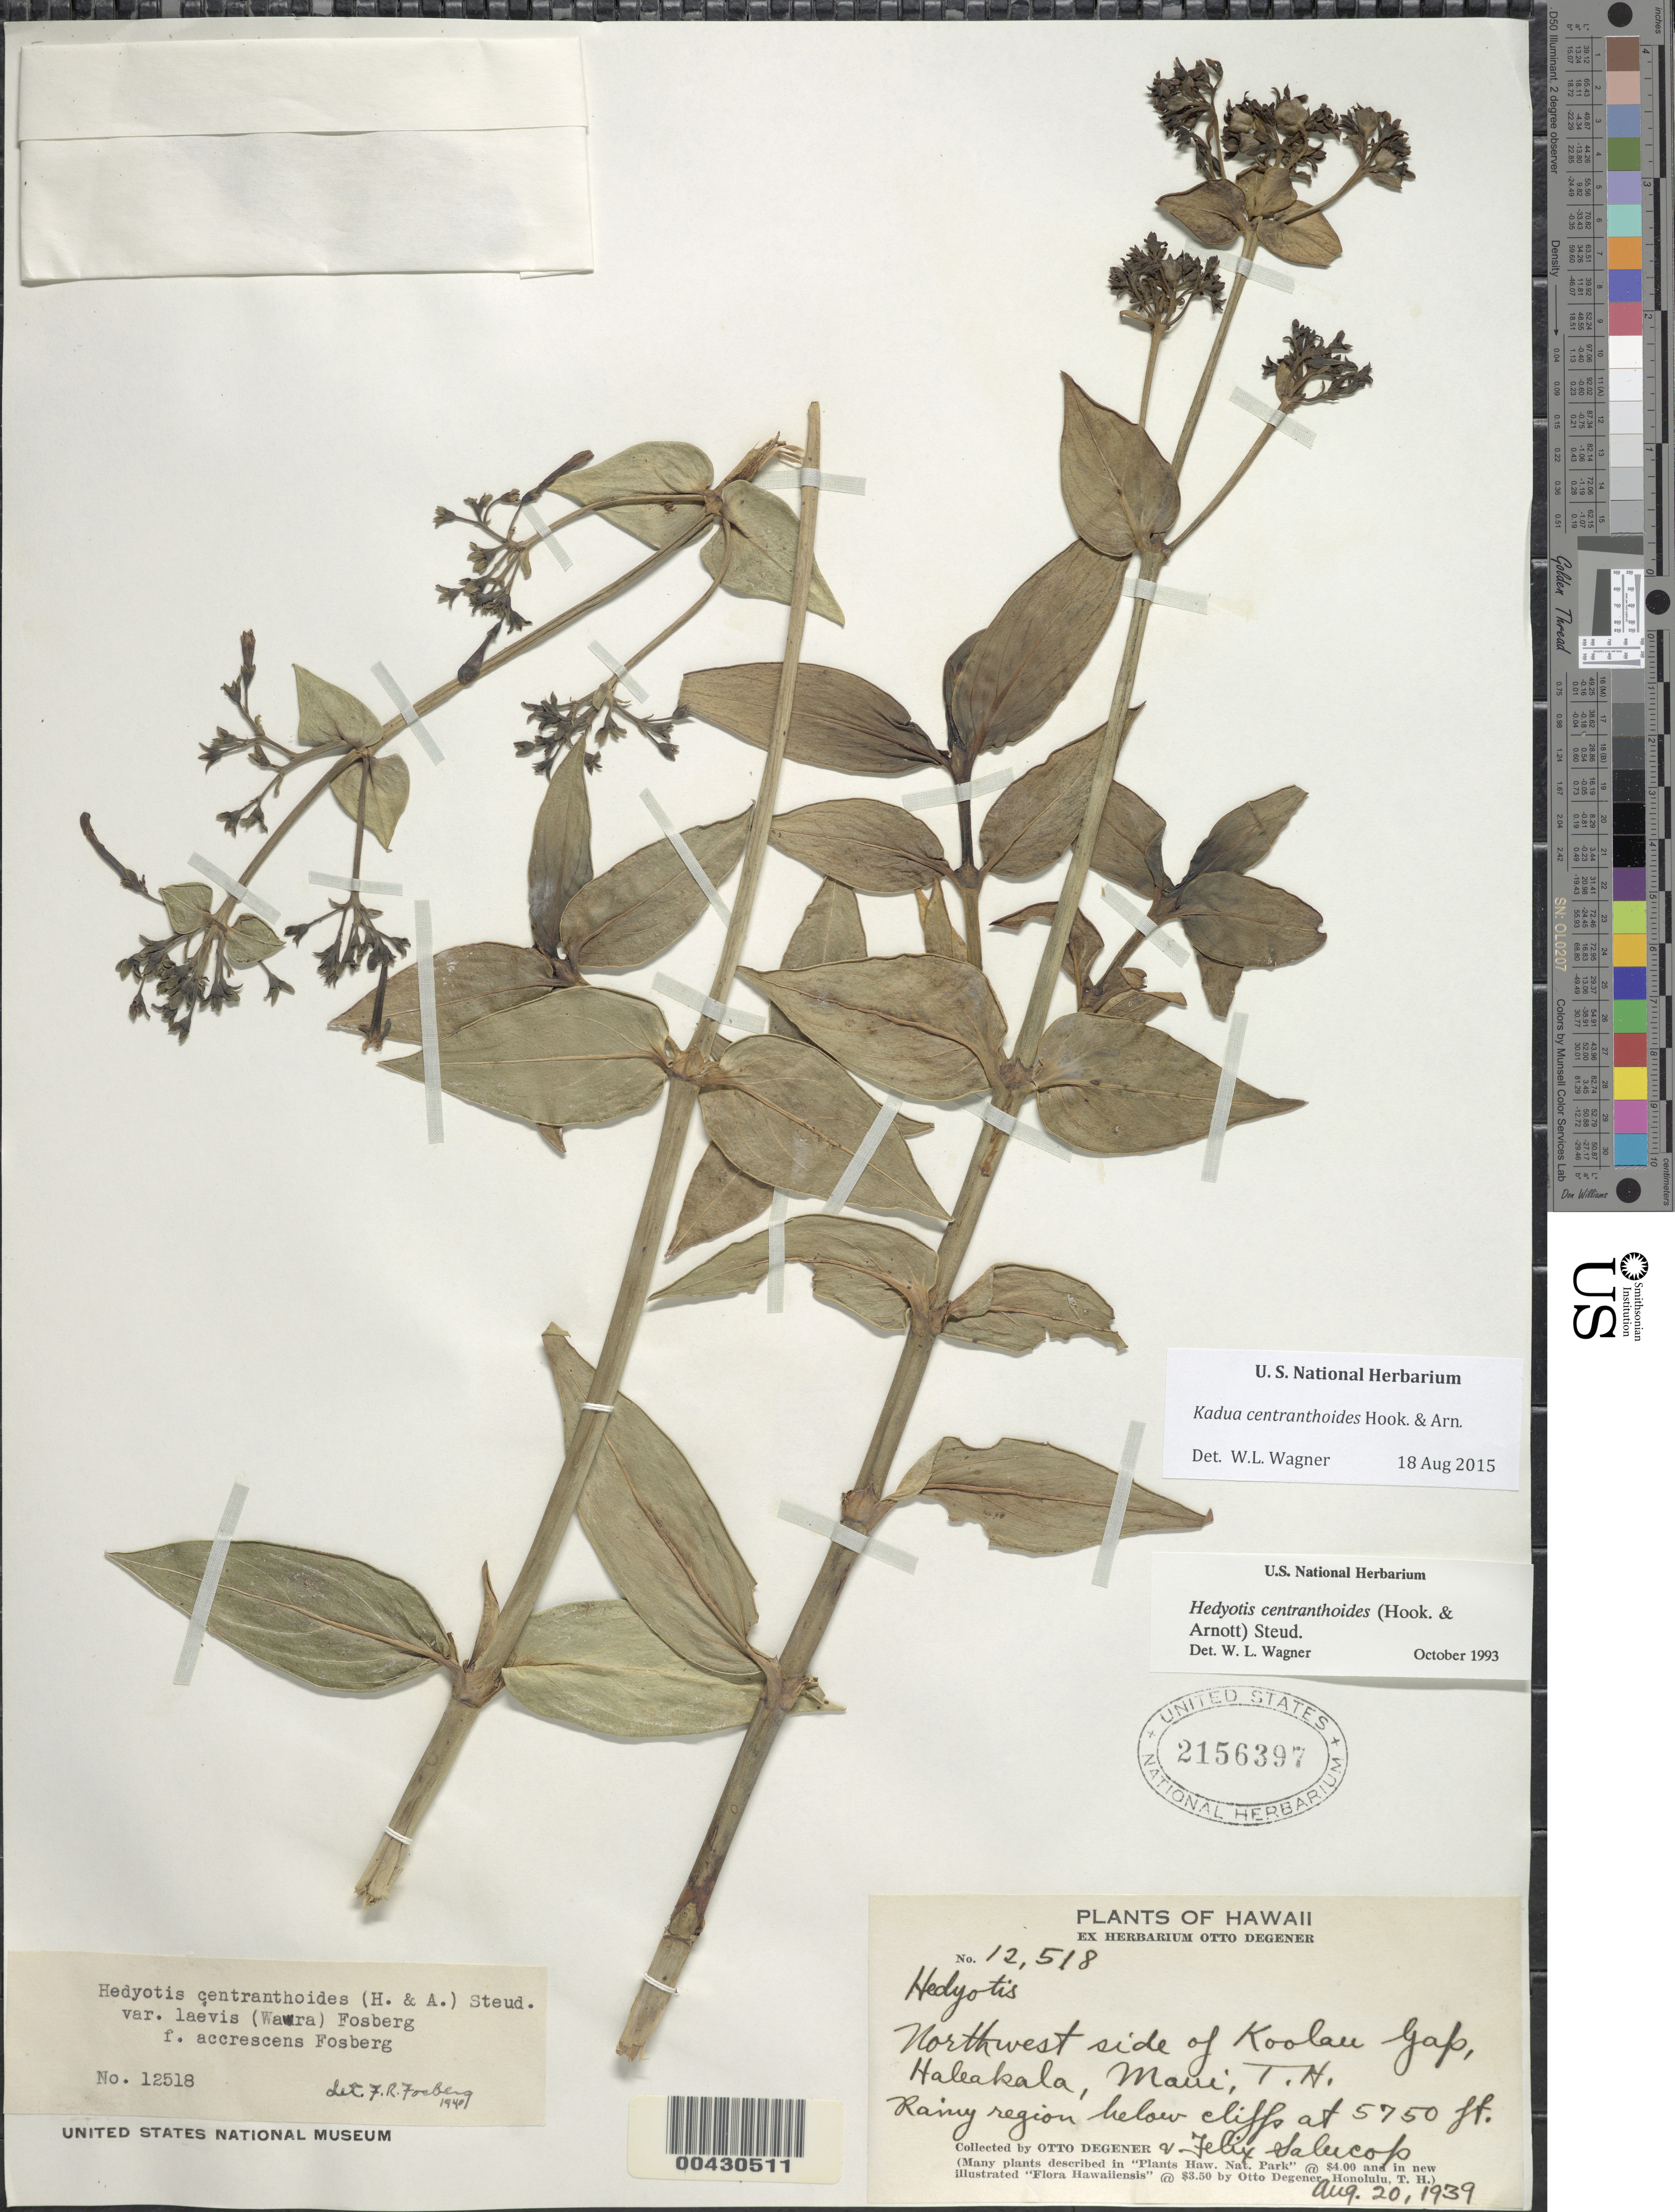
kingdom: Plantae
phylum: Tracheophyta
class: Magnoliopsida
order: Gentianales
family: Rubiaceae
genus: Kadua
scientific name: Kadua centranthoides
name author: Hook. & Arn.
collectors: O. Degener & F. Salucop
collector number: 12518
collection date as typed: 20 Aug 1939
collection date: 1939-08-20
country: United States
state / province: Hawaii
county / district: Maui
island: Maui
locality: NW side of Koolau Gap, Haleakala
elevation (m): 1753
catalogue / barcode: US 2156397